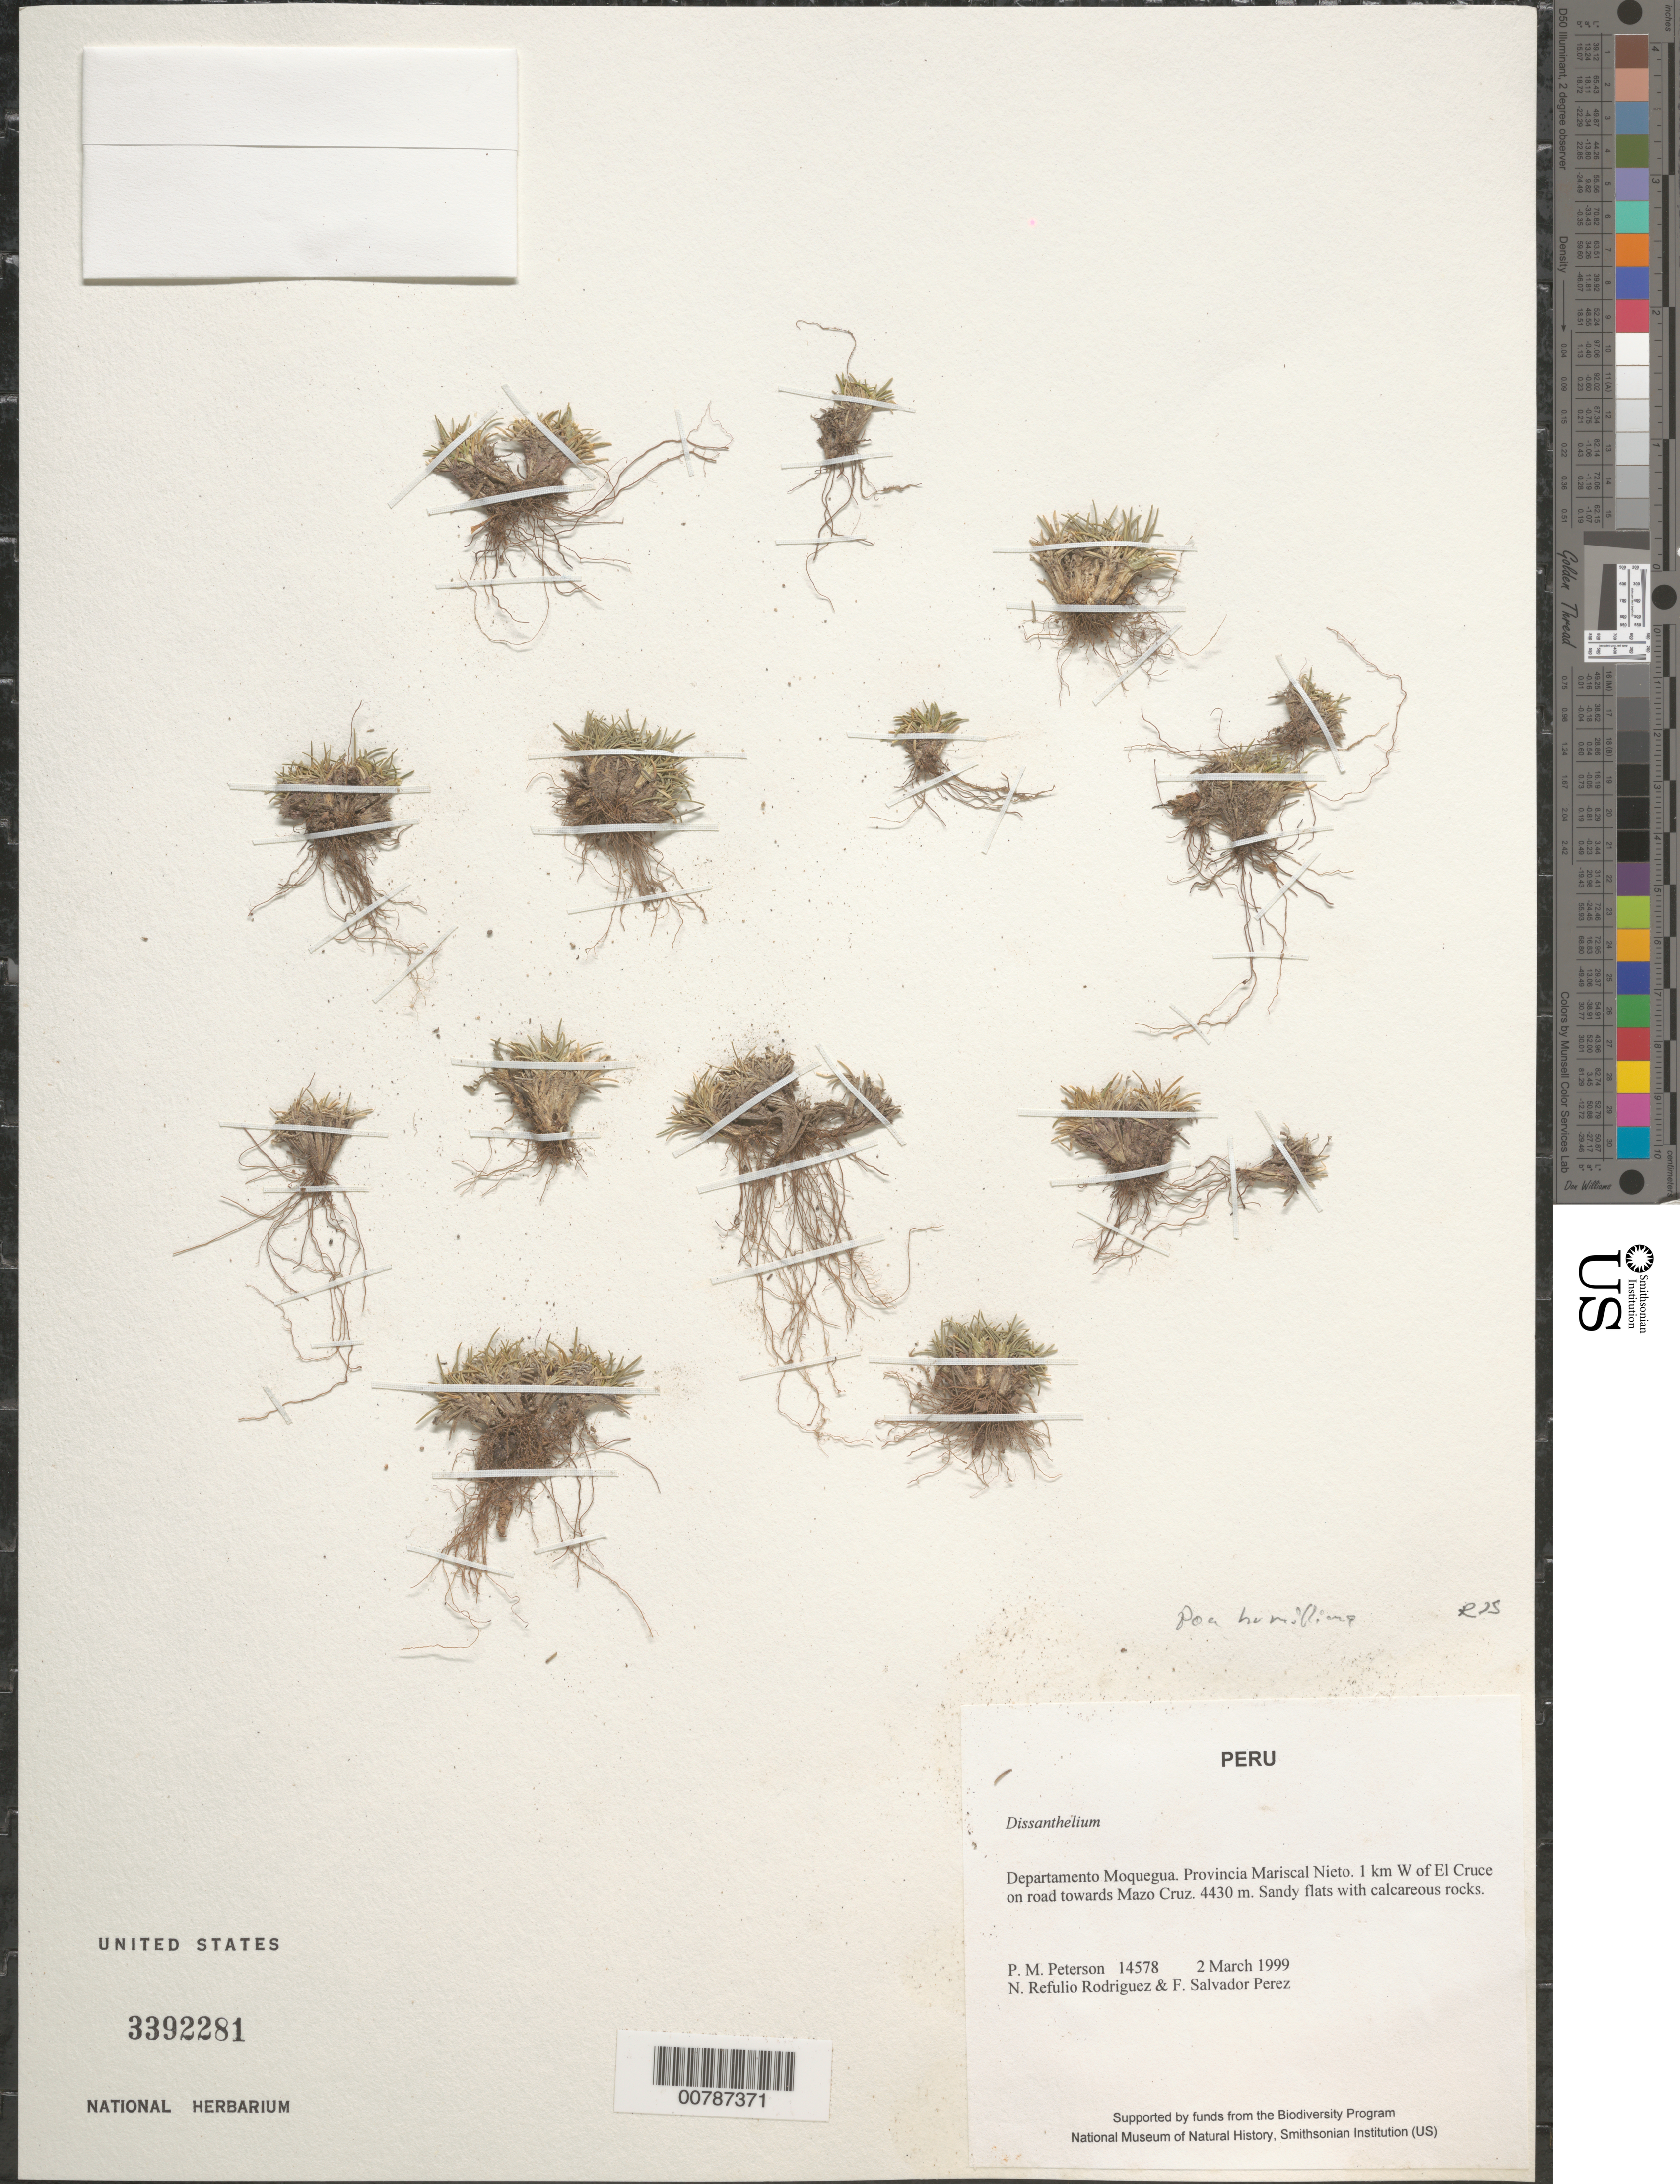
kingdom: Plantae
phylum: Tracheophyta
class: Liliopsida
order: Poales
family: Poaceae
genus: Poa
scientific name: Poa humillima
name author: Pilg.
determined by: Soreng, Robert J., Research Associate (BOT), Smithsonian Institution - National Museum of Natural History (UNITED STATES)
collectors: P. M. Peterson, N. Refulio-Rodríguez & F. Salvador Perez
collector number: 14578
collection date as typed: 02 Mar 1999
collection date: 1999-03-02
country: Peru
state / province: Moquegua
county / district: Mariscal Nieto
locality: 1 km W of El Cruce on road towards Mazo Cruz.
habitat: Sandy flats with calcareous rocks.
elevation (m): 4430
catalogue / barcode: US 3392281